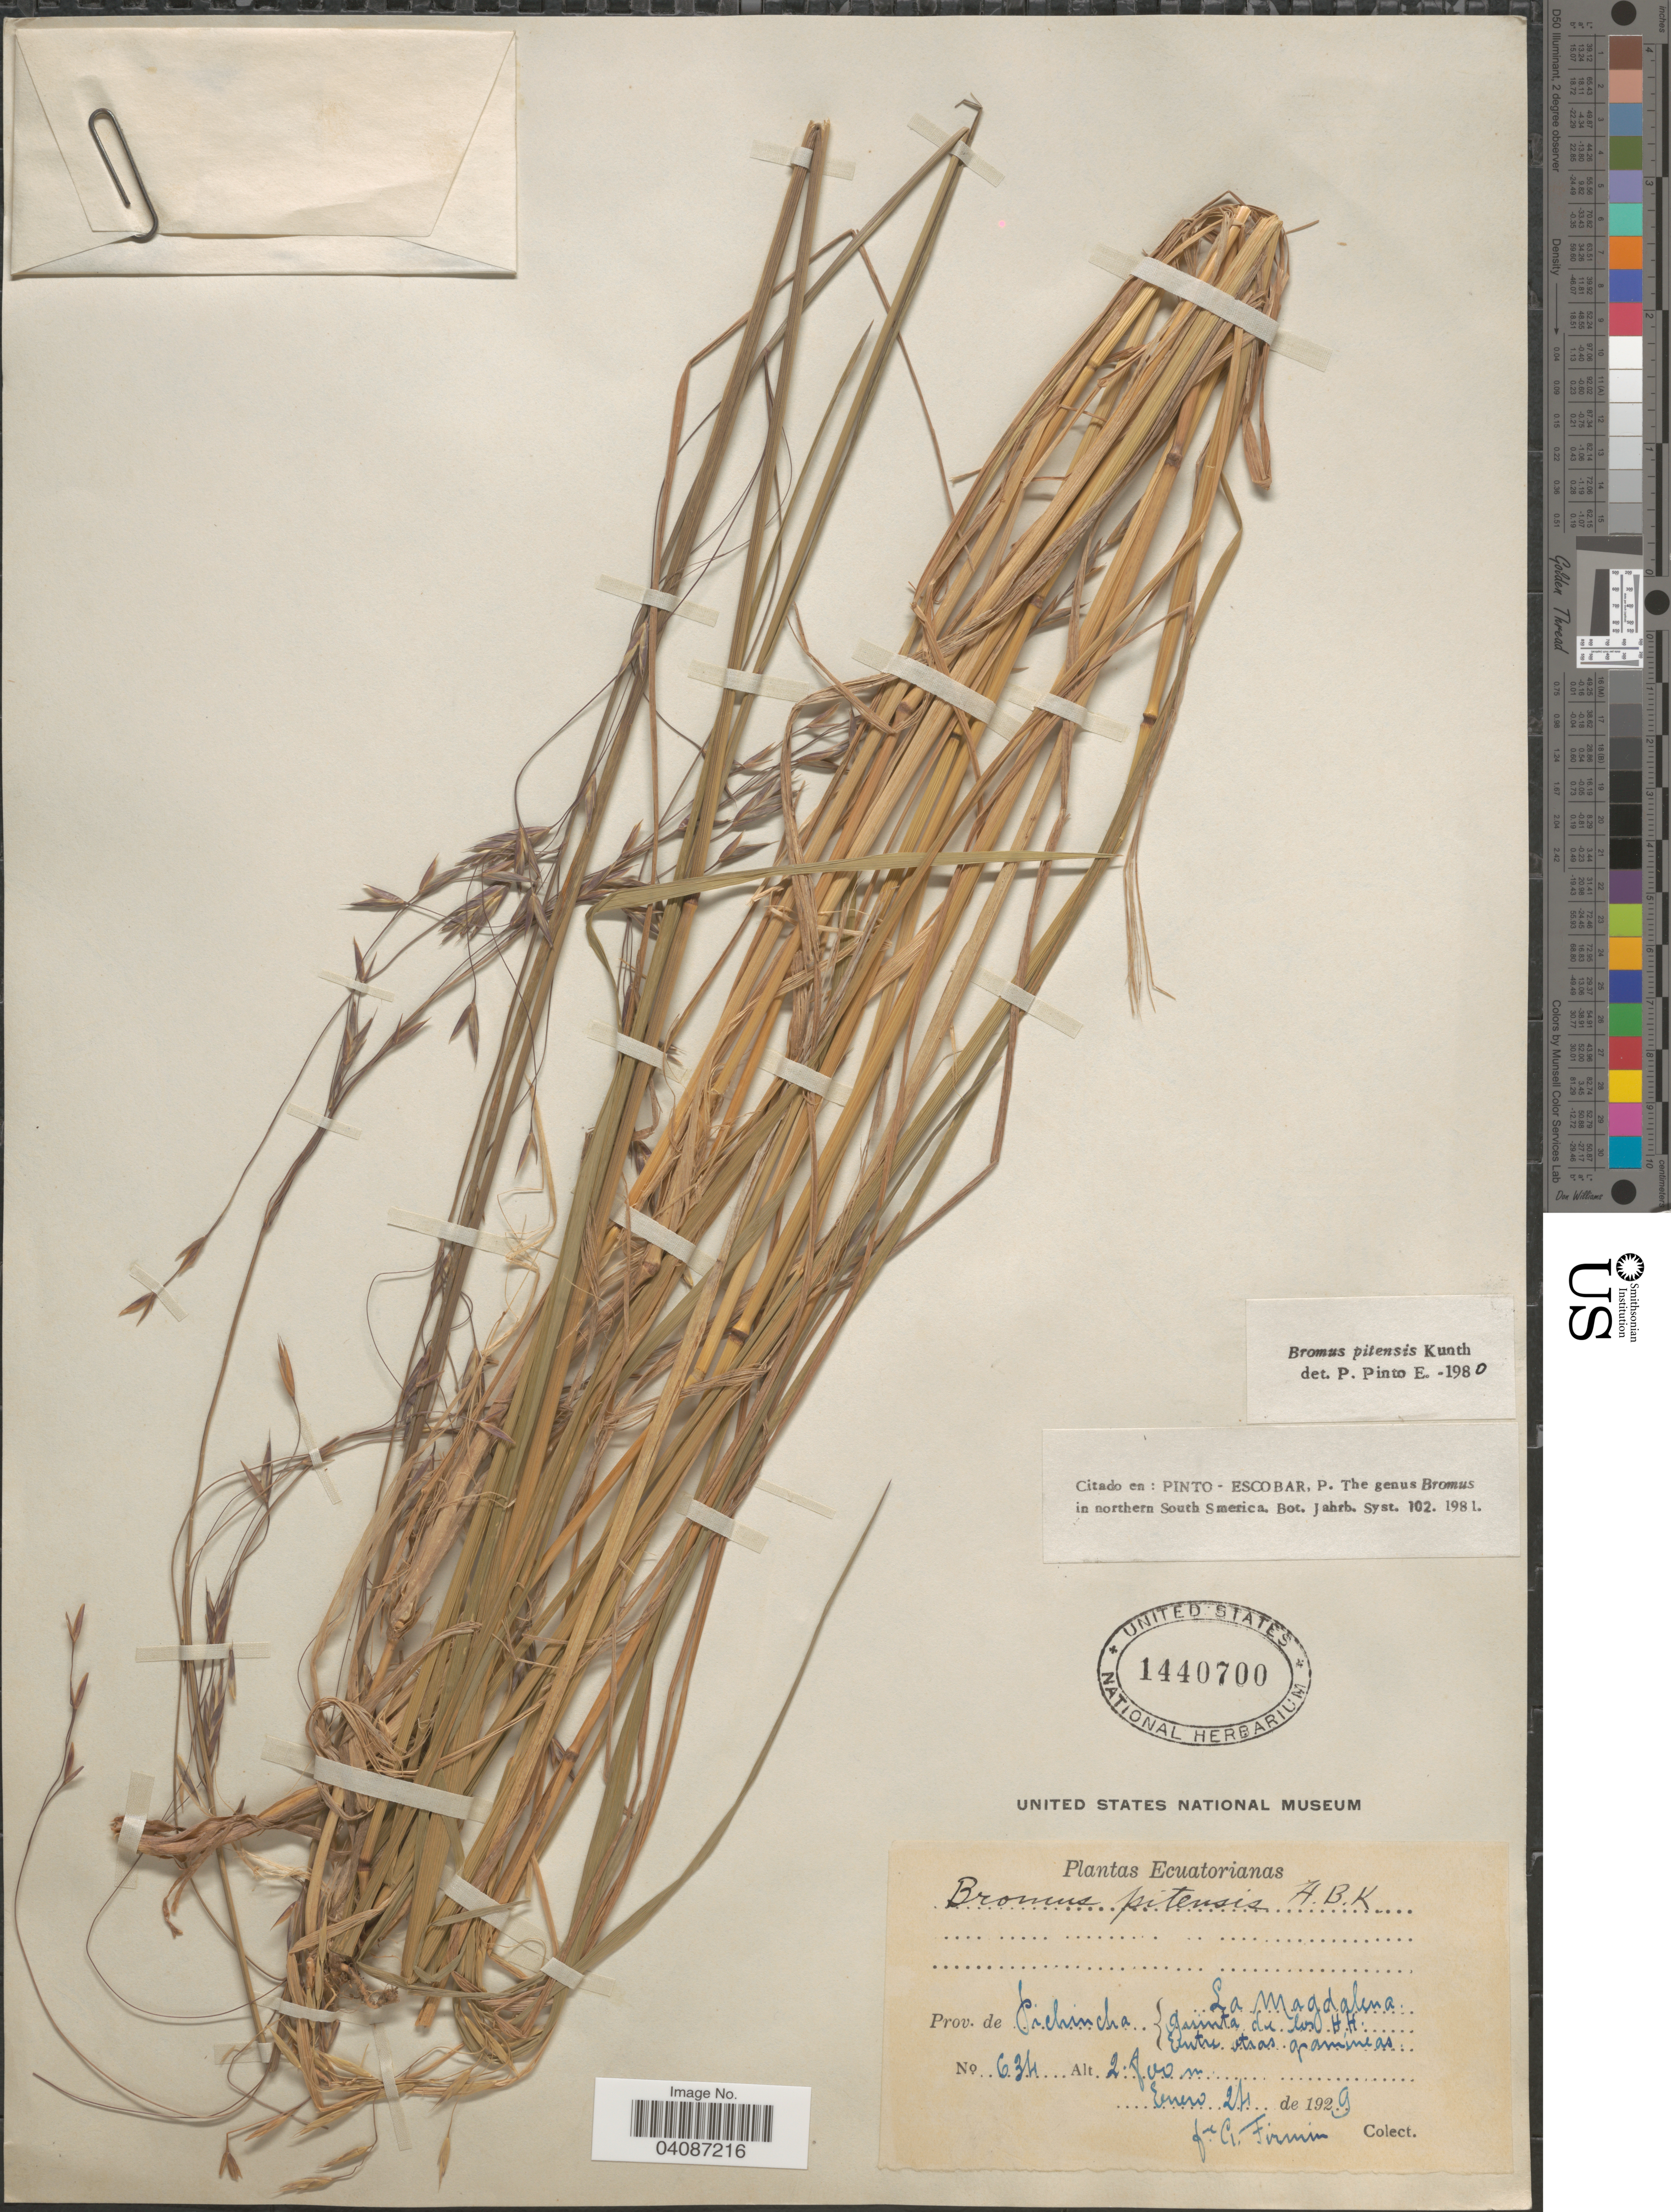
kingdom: Plantae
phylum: Tracheophyta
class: Liliopsida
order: Poales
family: Poaceae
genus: Bromus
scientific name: Bromus pitensis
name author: Kunth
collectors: F. Firmin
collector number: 634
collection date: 1929-01-24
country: Ecuador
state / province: Pichincha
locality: La Magdalena. Huesta de los H.H. Entre otras gramineas.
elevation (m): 2800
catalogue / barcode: US 1440700